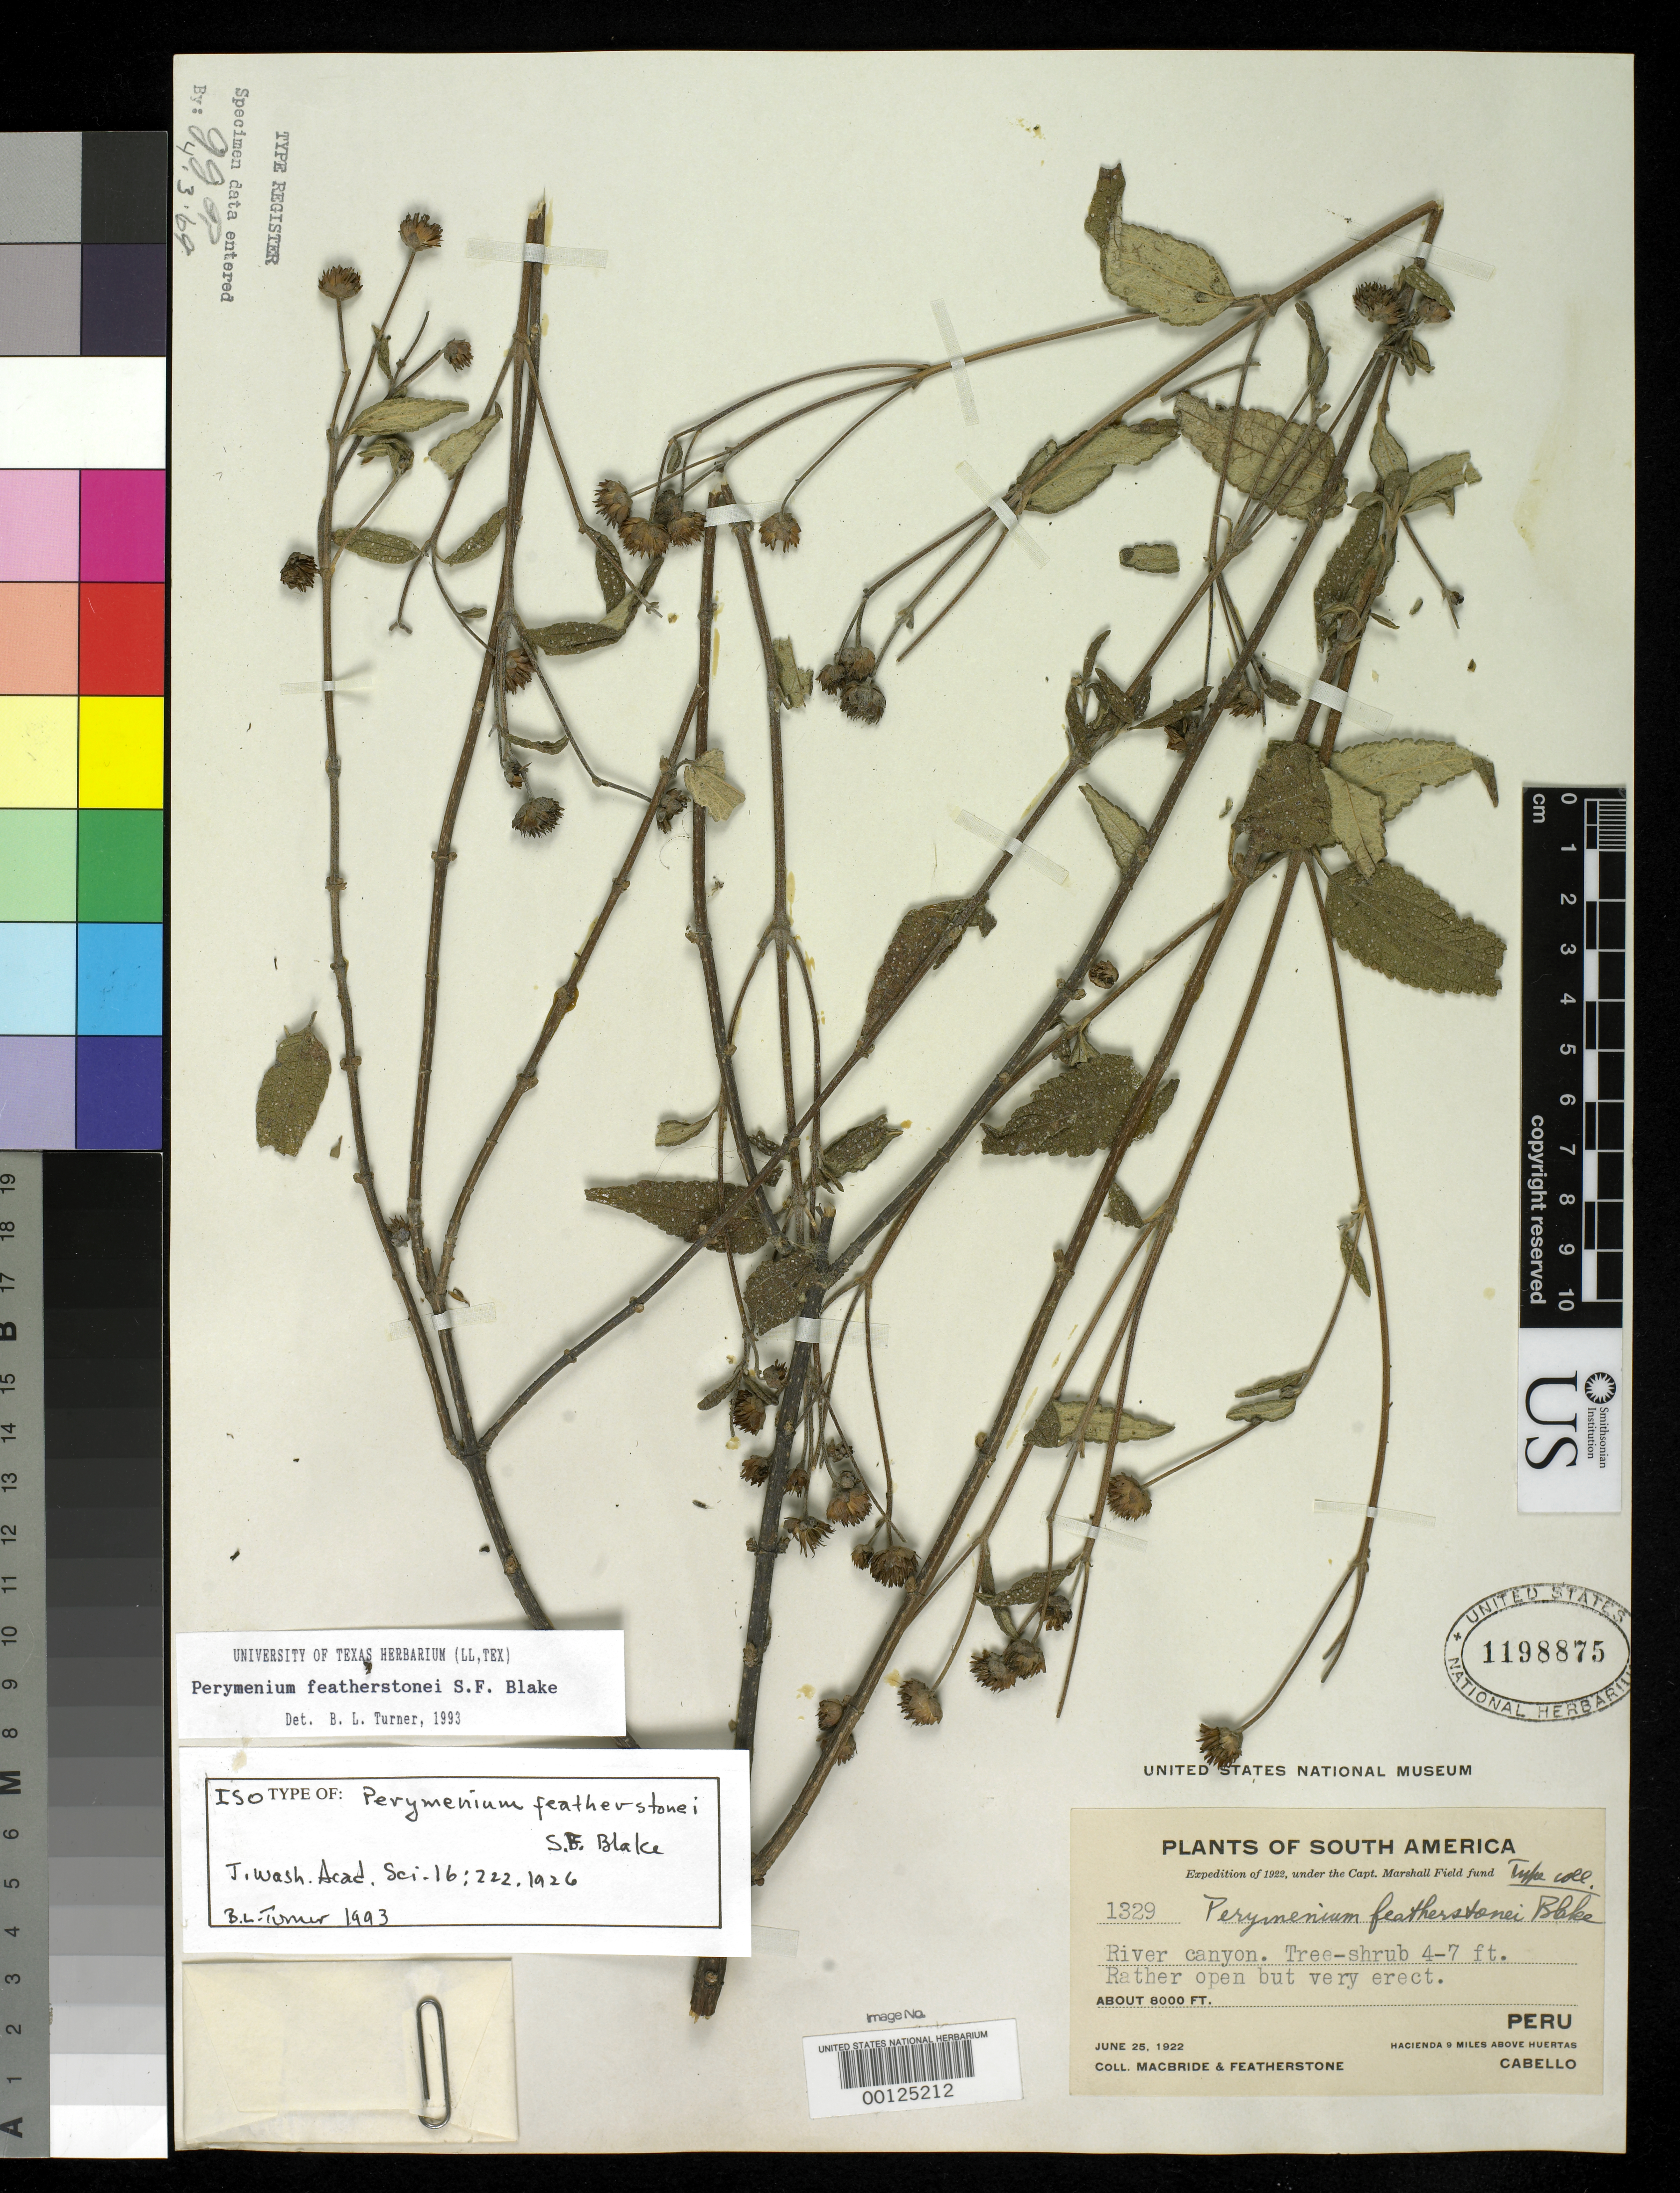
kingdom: Plantae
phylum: Tracheophyta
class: Magnoliopsida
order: Asterales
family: Asteraceae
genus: Perymenium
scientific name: Perymenium featherstonei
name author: S.F. Blake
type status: Isotype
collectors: J. F. Macbride & W. Featherstone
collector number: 1329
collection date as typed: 25 Jun 1922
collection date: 1922-06-25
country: Peru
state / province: Junín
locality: Hacienda Cabello, 14.5 km above Huertes.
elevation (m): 2440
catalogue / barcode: US 1198875